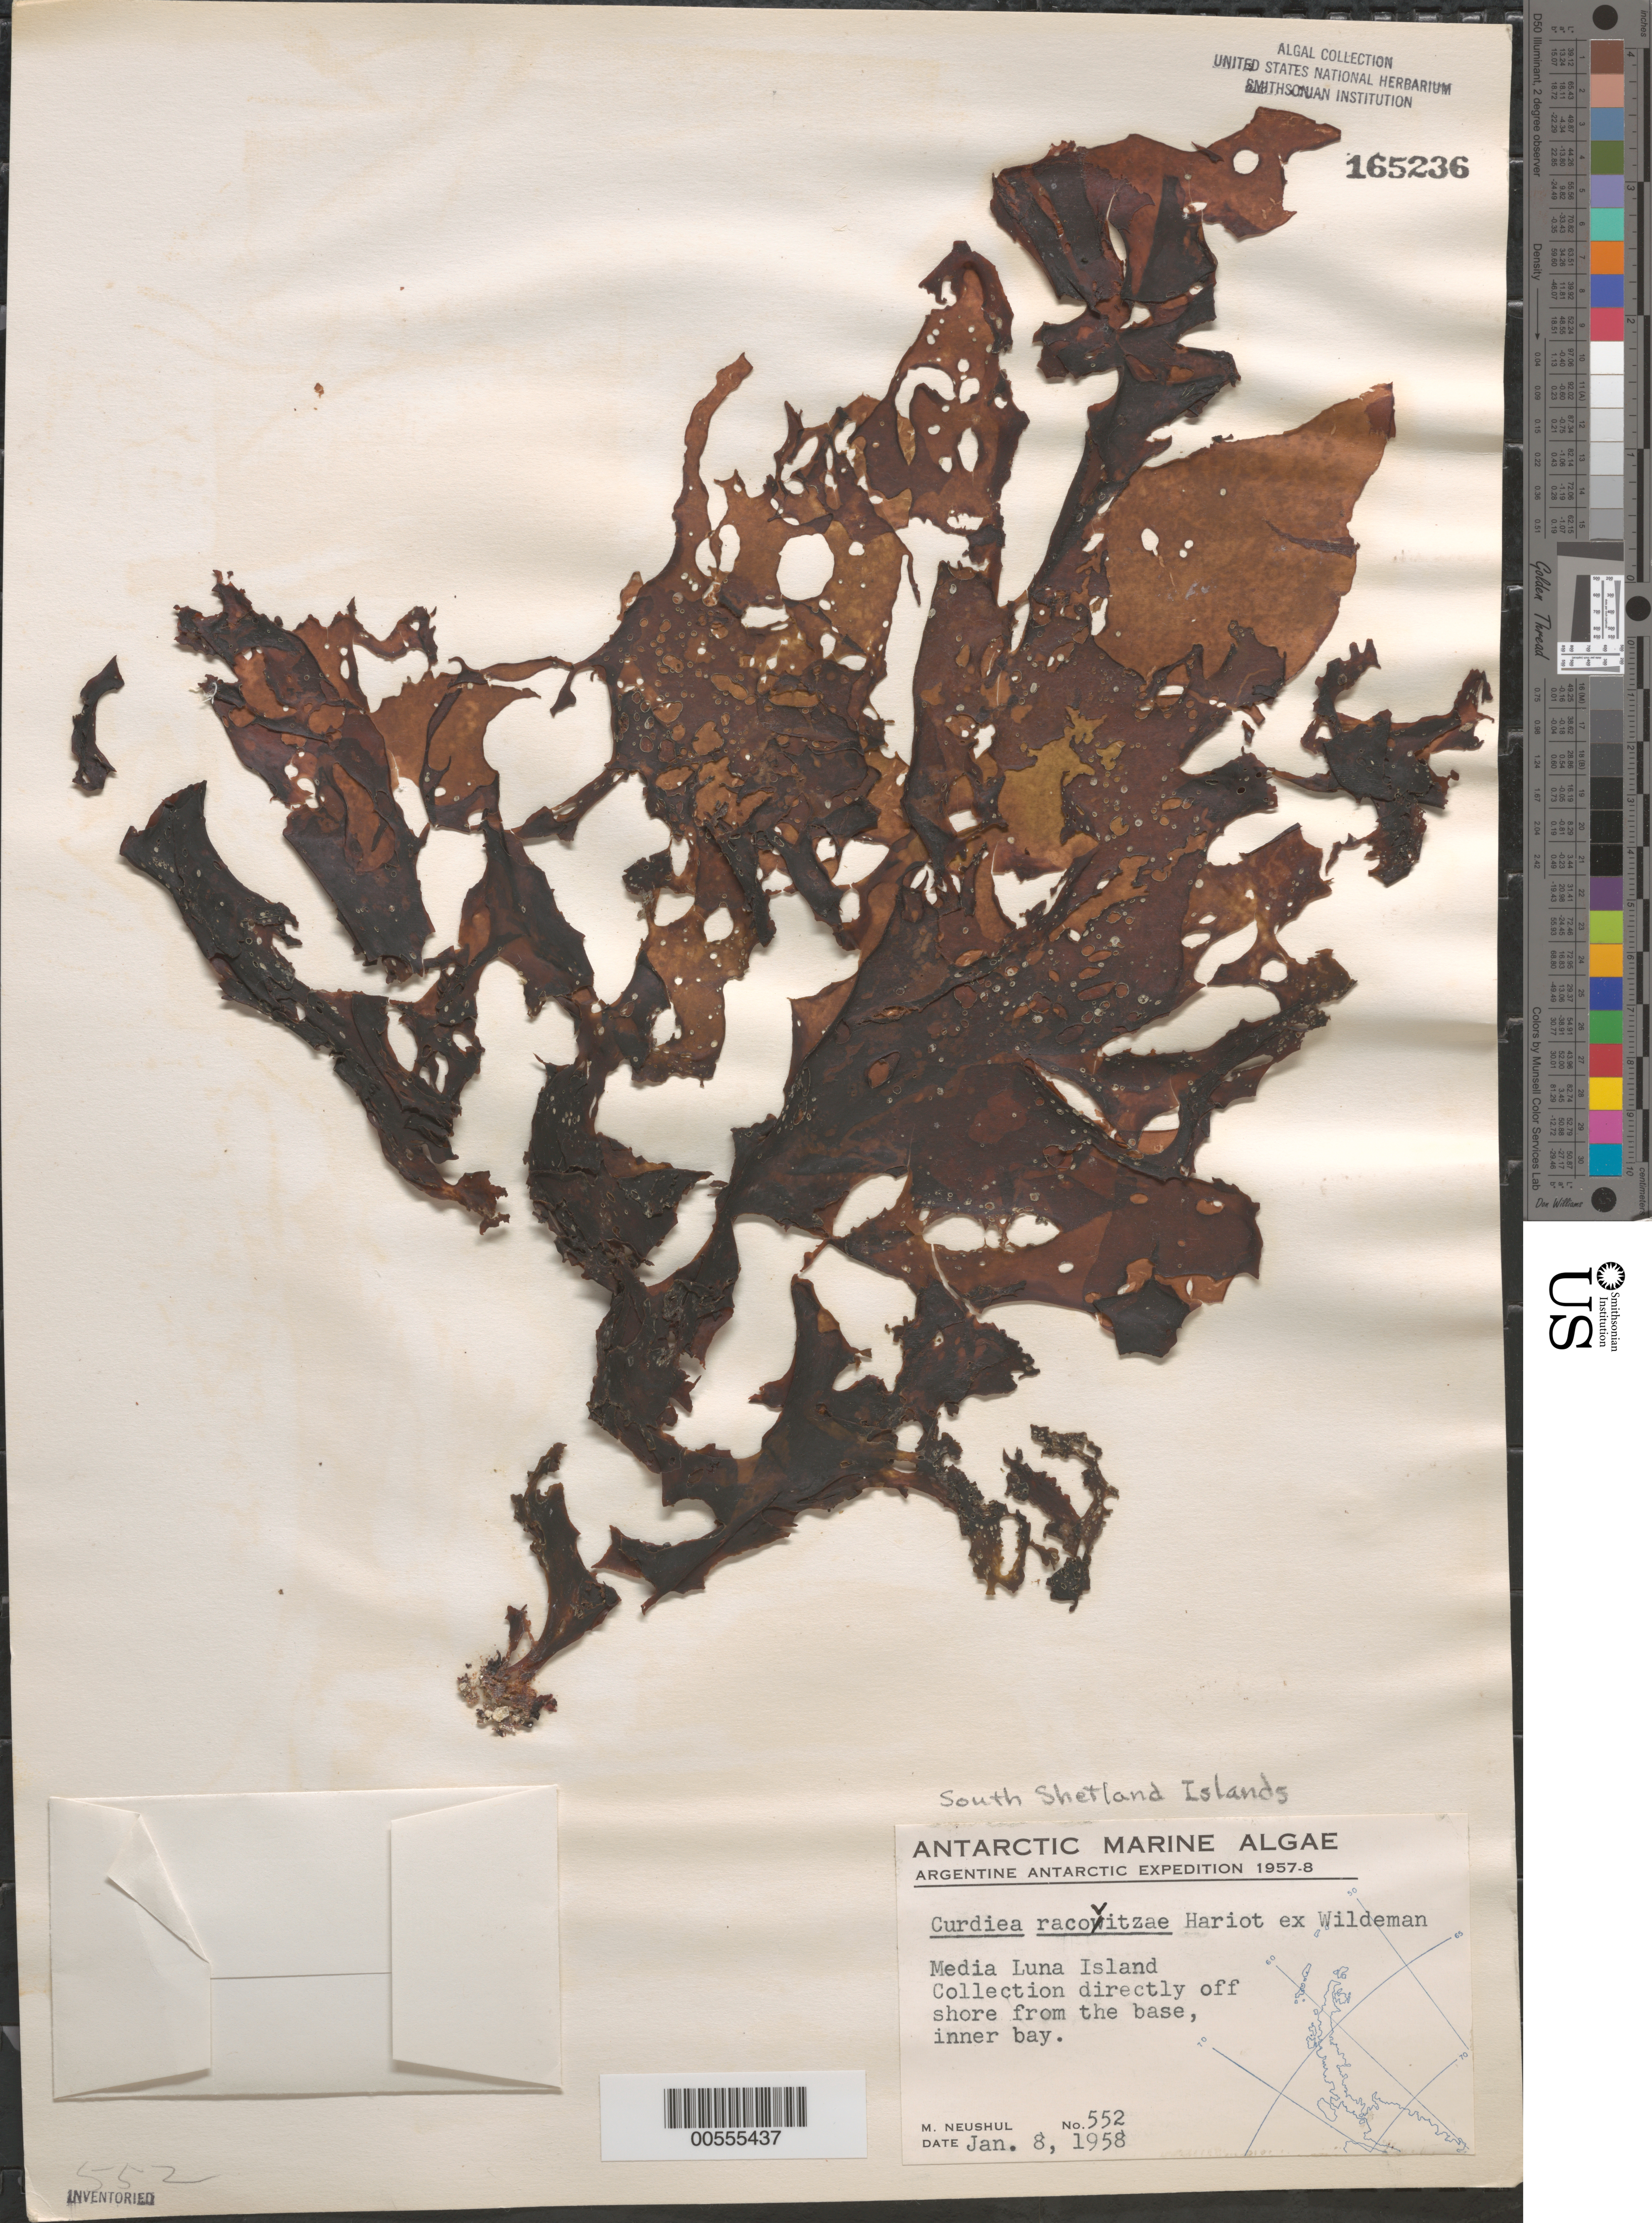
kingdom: Plantae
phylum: Rhodophyta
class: Florideophyceae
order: Gracilariales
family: Gracilariaceae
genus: Curdiea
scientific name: Curdiea racovitzae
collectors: M. Neushul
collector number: Neushul 552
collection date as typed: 08 Jan 1958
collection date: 1958-01-08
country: Antarctica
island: Half Moon Island (Media Luna Island)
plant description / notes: Argentine Antarctic Expedition, 1957-1958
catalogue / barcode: US 165236